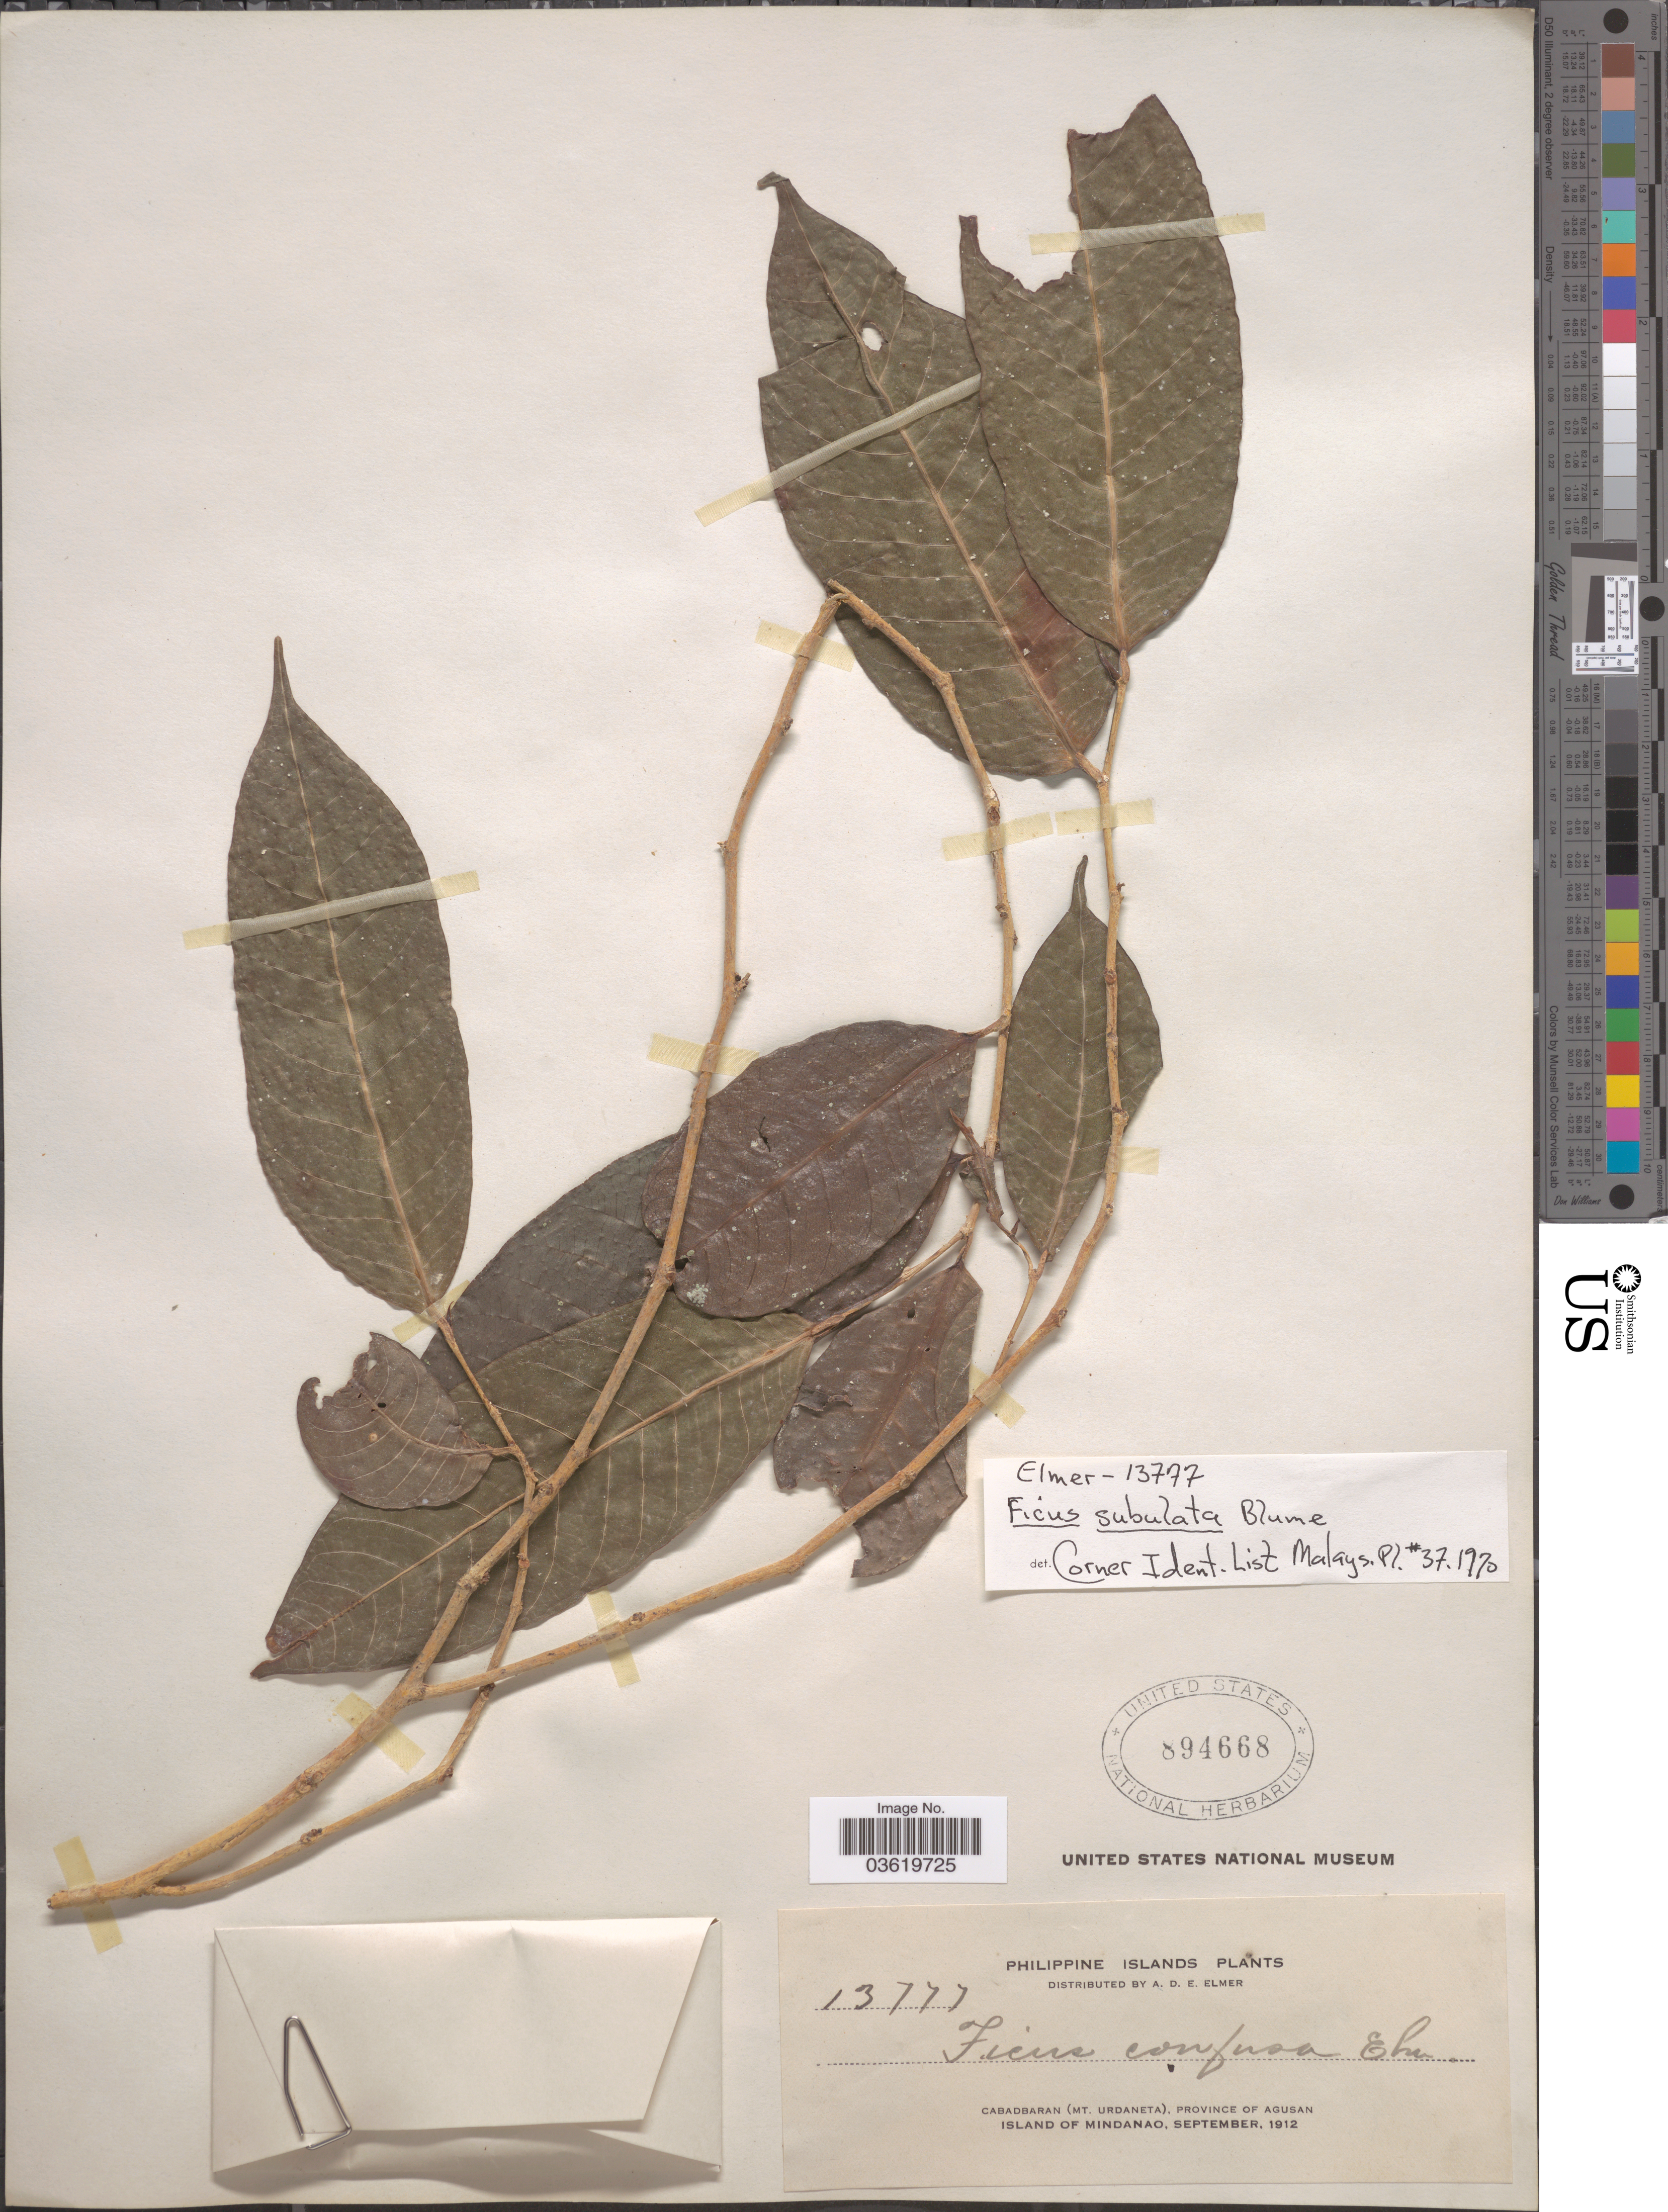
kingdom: Plantae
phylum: Tracheophyta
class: Magnoliopsida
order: Rosales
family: Moraceae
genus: Ficus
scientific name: Ficus subulata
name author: Blume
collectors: A. D. E. Elmer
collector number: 13777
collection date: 1912-09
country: Philippines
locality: Philippine Islands. Cabadbaran (Mt. Urdaneta), Province of Agusan. Island of Mindanao.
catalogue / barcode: US 894668